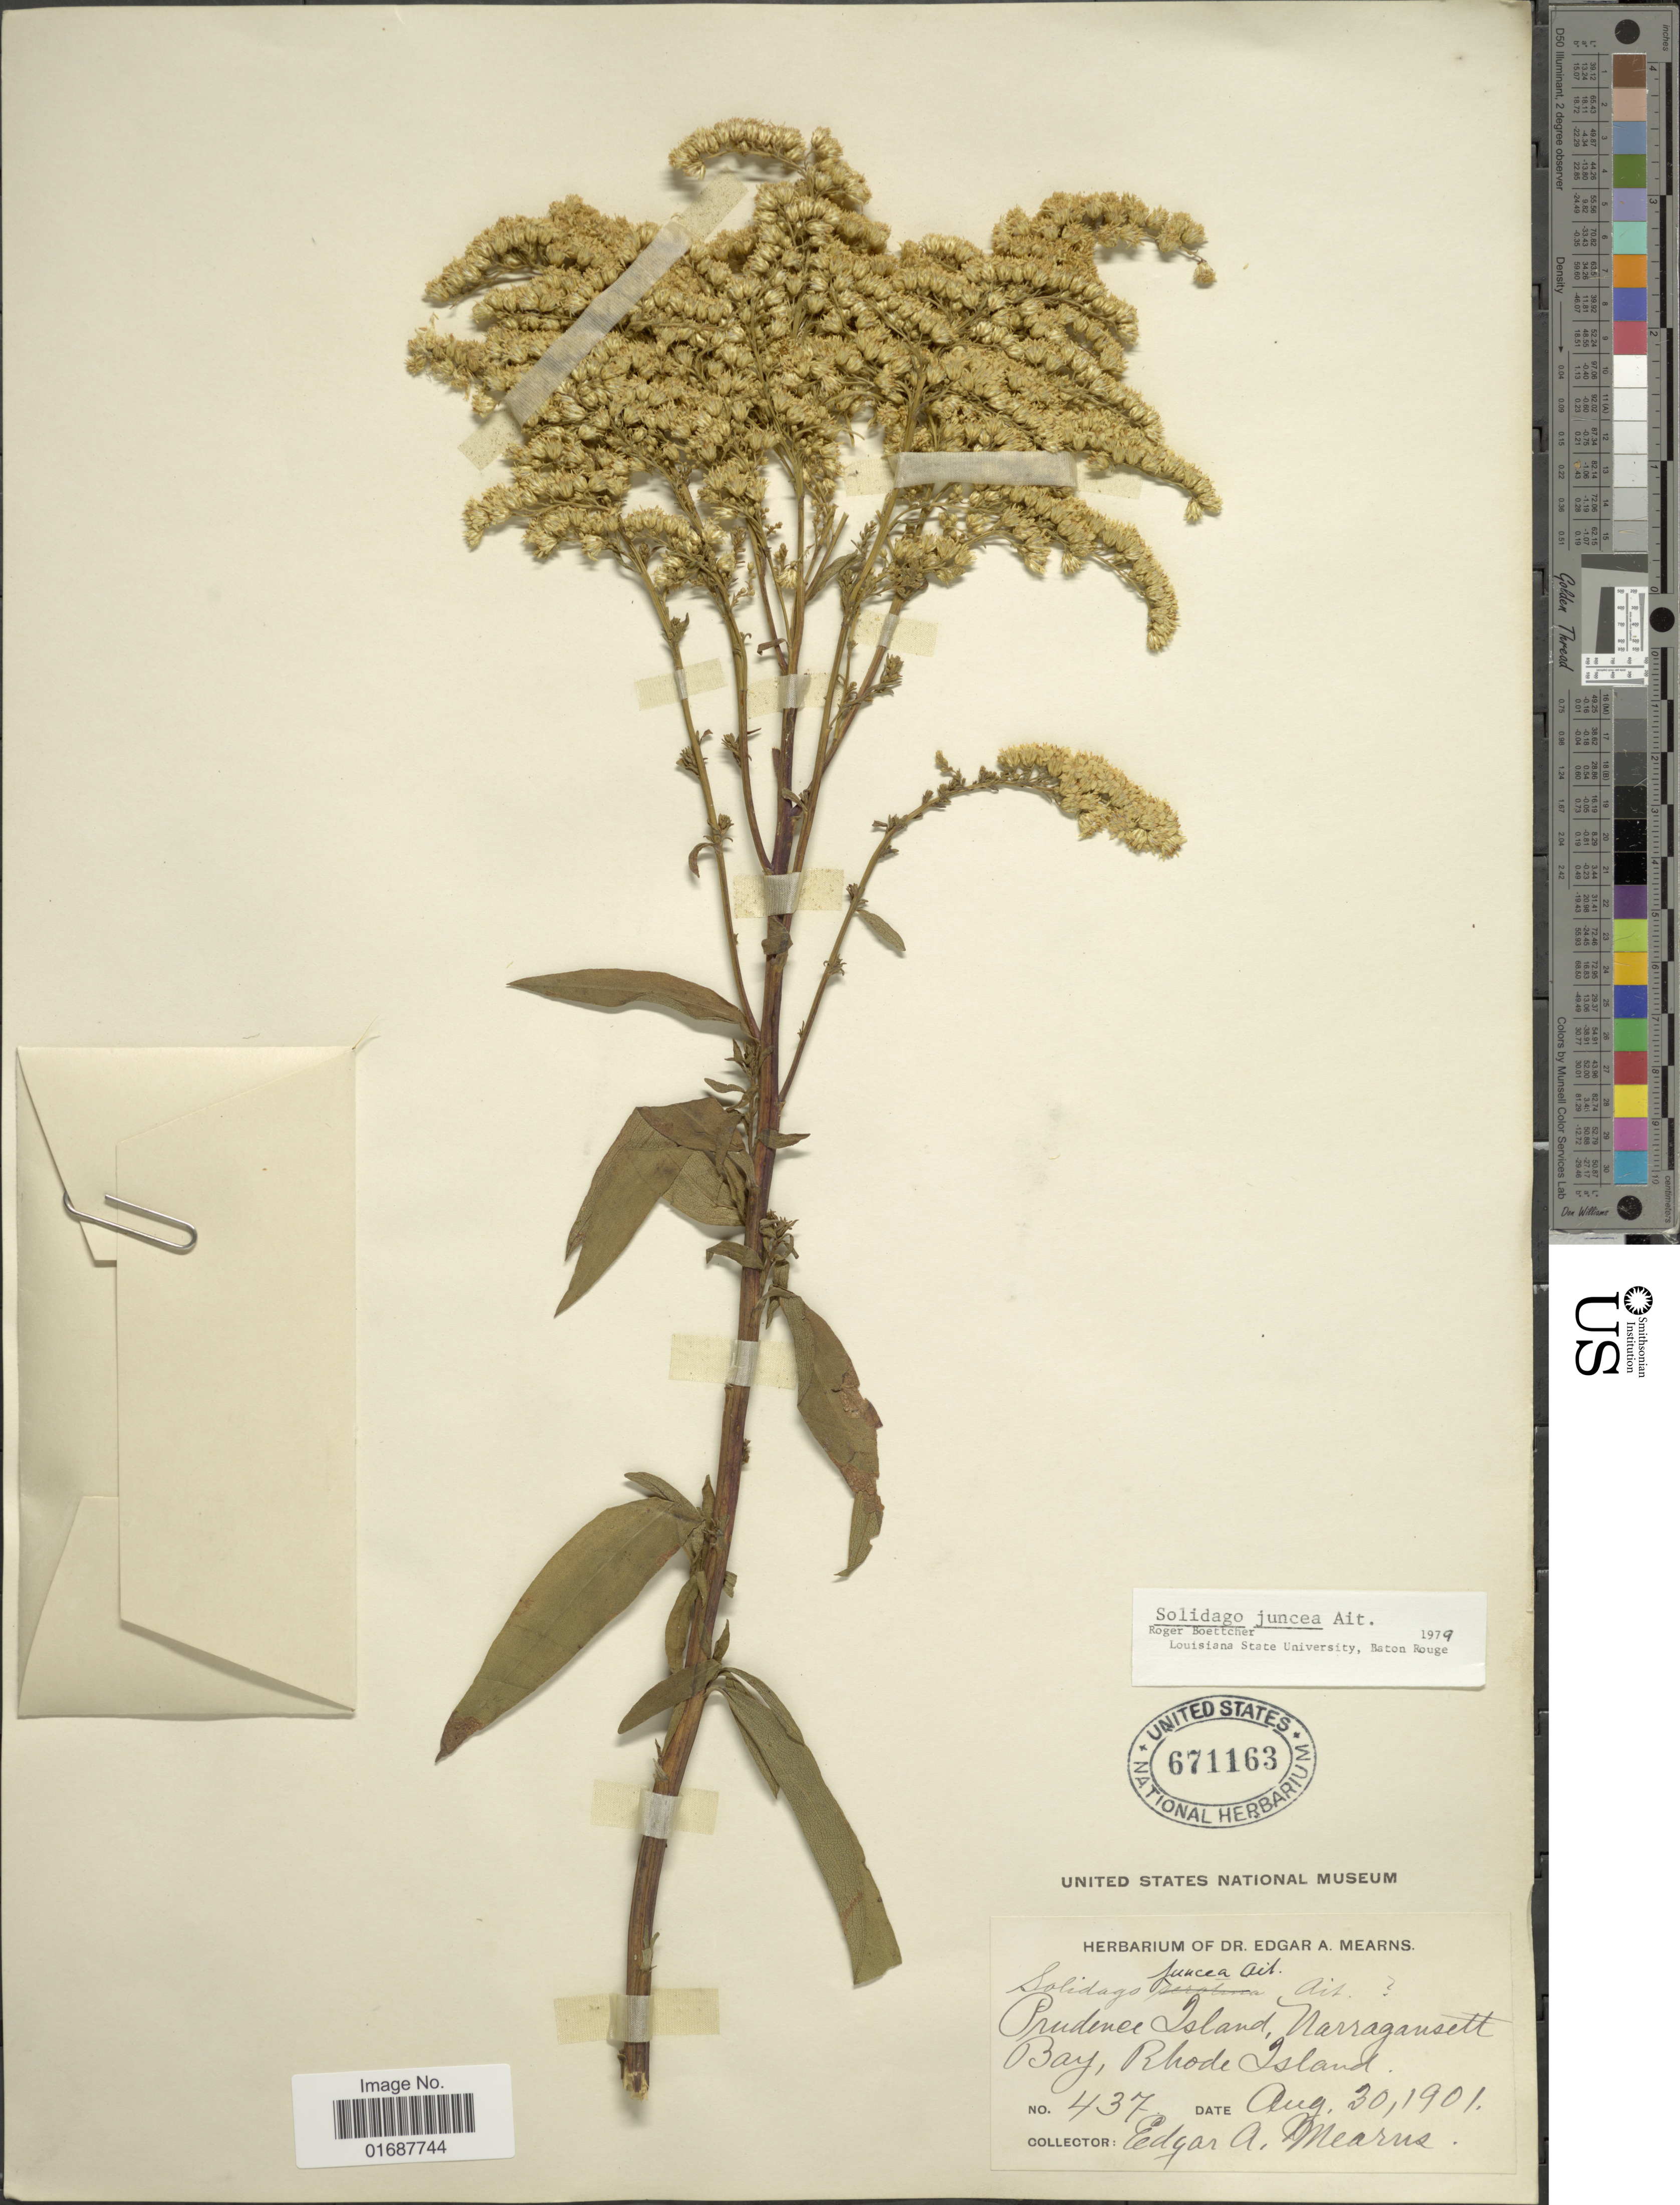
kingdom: Plantae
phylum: Tracheophyta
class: Magnoliopsida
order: Asterales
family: Asteraceae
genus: Solidago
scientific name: Solidago juncea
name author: Aiton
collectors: E. A. Mearns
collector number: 437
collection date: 1901-08-30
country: United States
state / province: Rhode Island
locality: Prudener Island, Narragausett Bay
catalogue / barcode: US 671163